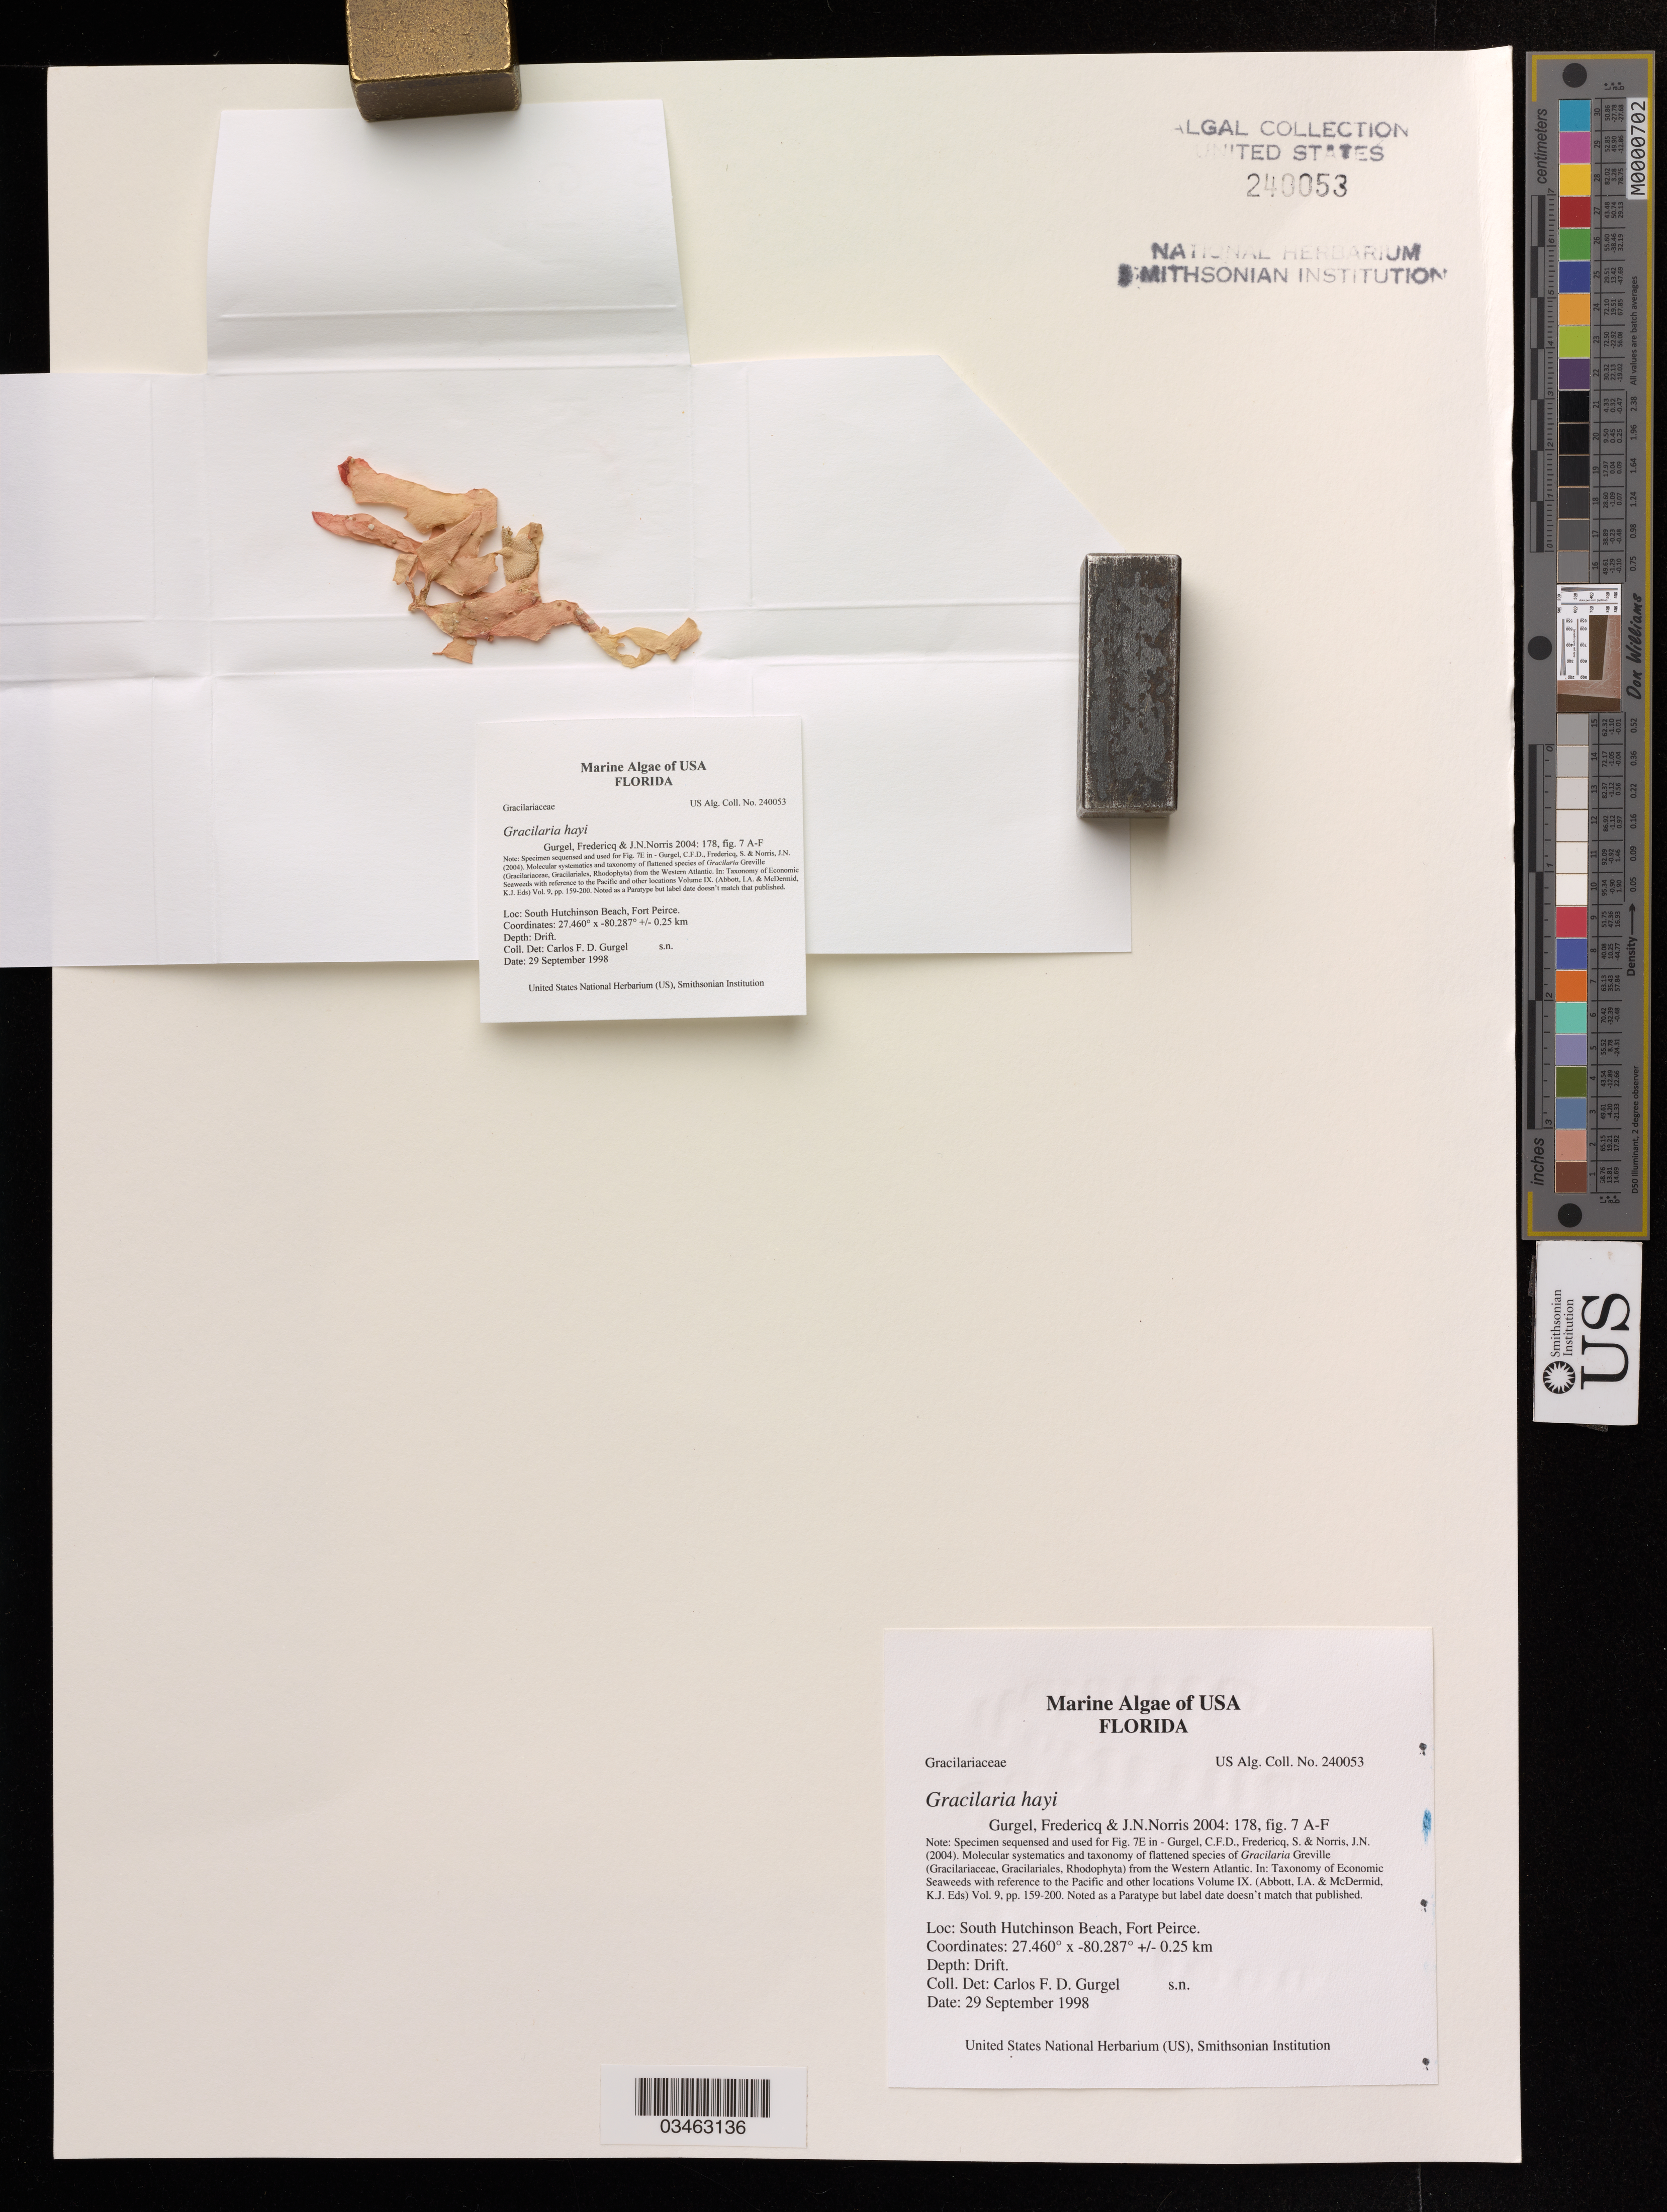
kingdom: Plantae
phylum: Rhodophyta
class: Florideophyceae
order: Gracilariales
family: Gracilariaceae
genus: Gracilaria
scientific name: Gracilaria hayi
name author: Gurgel et al. in I.A. Abbott & McDermid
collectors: C. Gurgel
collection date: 1998-09-29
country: United States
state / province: Florida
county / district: Saint Lucie County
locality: Fort Pierce, South Hutchinson Beach.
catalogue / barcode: US 240053